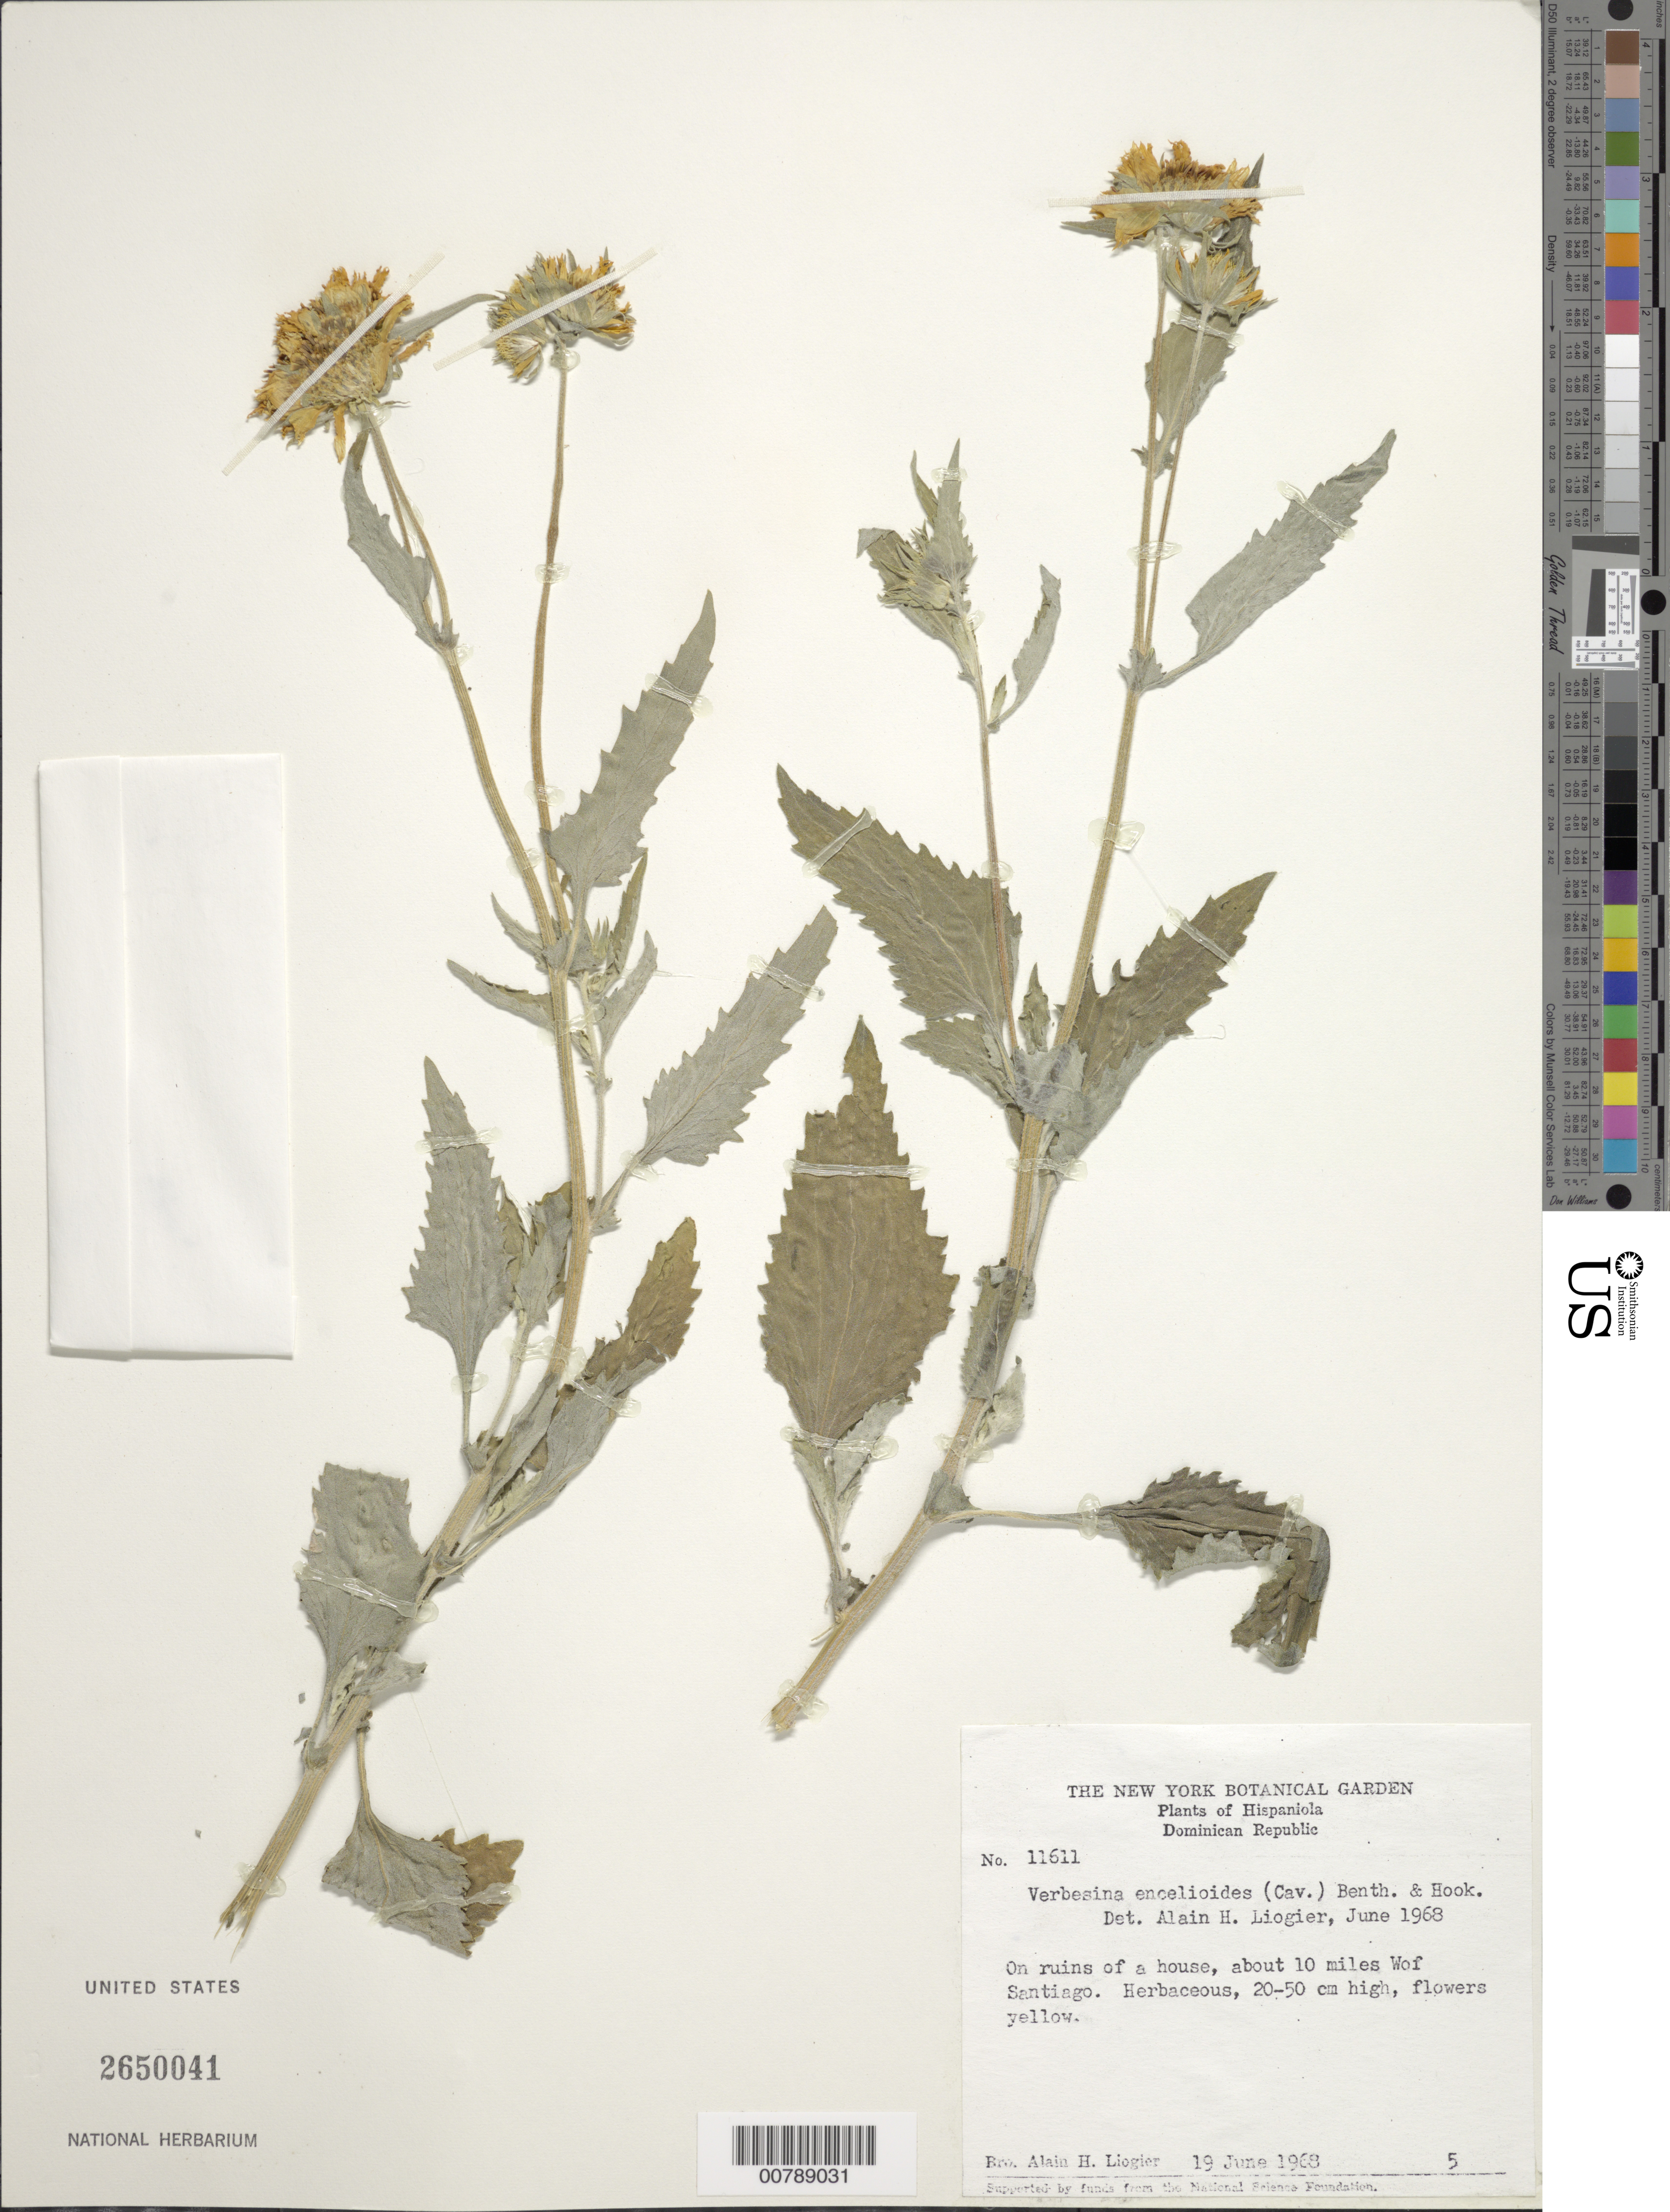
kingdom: Plantae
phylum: Tracheophyta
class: Magnoliopsida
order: Asterales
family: Asteraceae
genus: Verbesina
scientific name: Verbesina encelioides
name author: (Cav.) Benth. & Hook. ex A. Gray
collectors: A. H. Liogier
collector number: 11611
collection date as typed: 19 Jun 1968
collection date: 1968-06-19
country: Dominican Republic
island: Hispaniola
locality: On ruins of a house, about 10 mi W of Santiago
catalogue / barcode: US 2650041